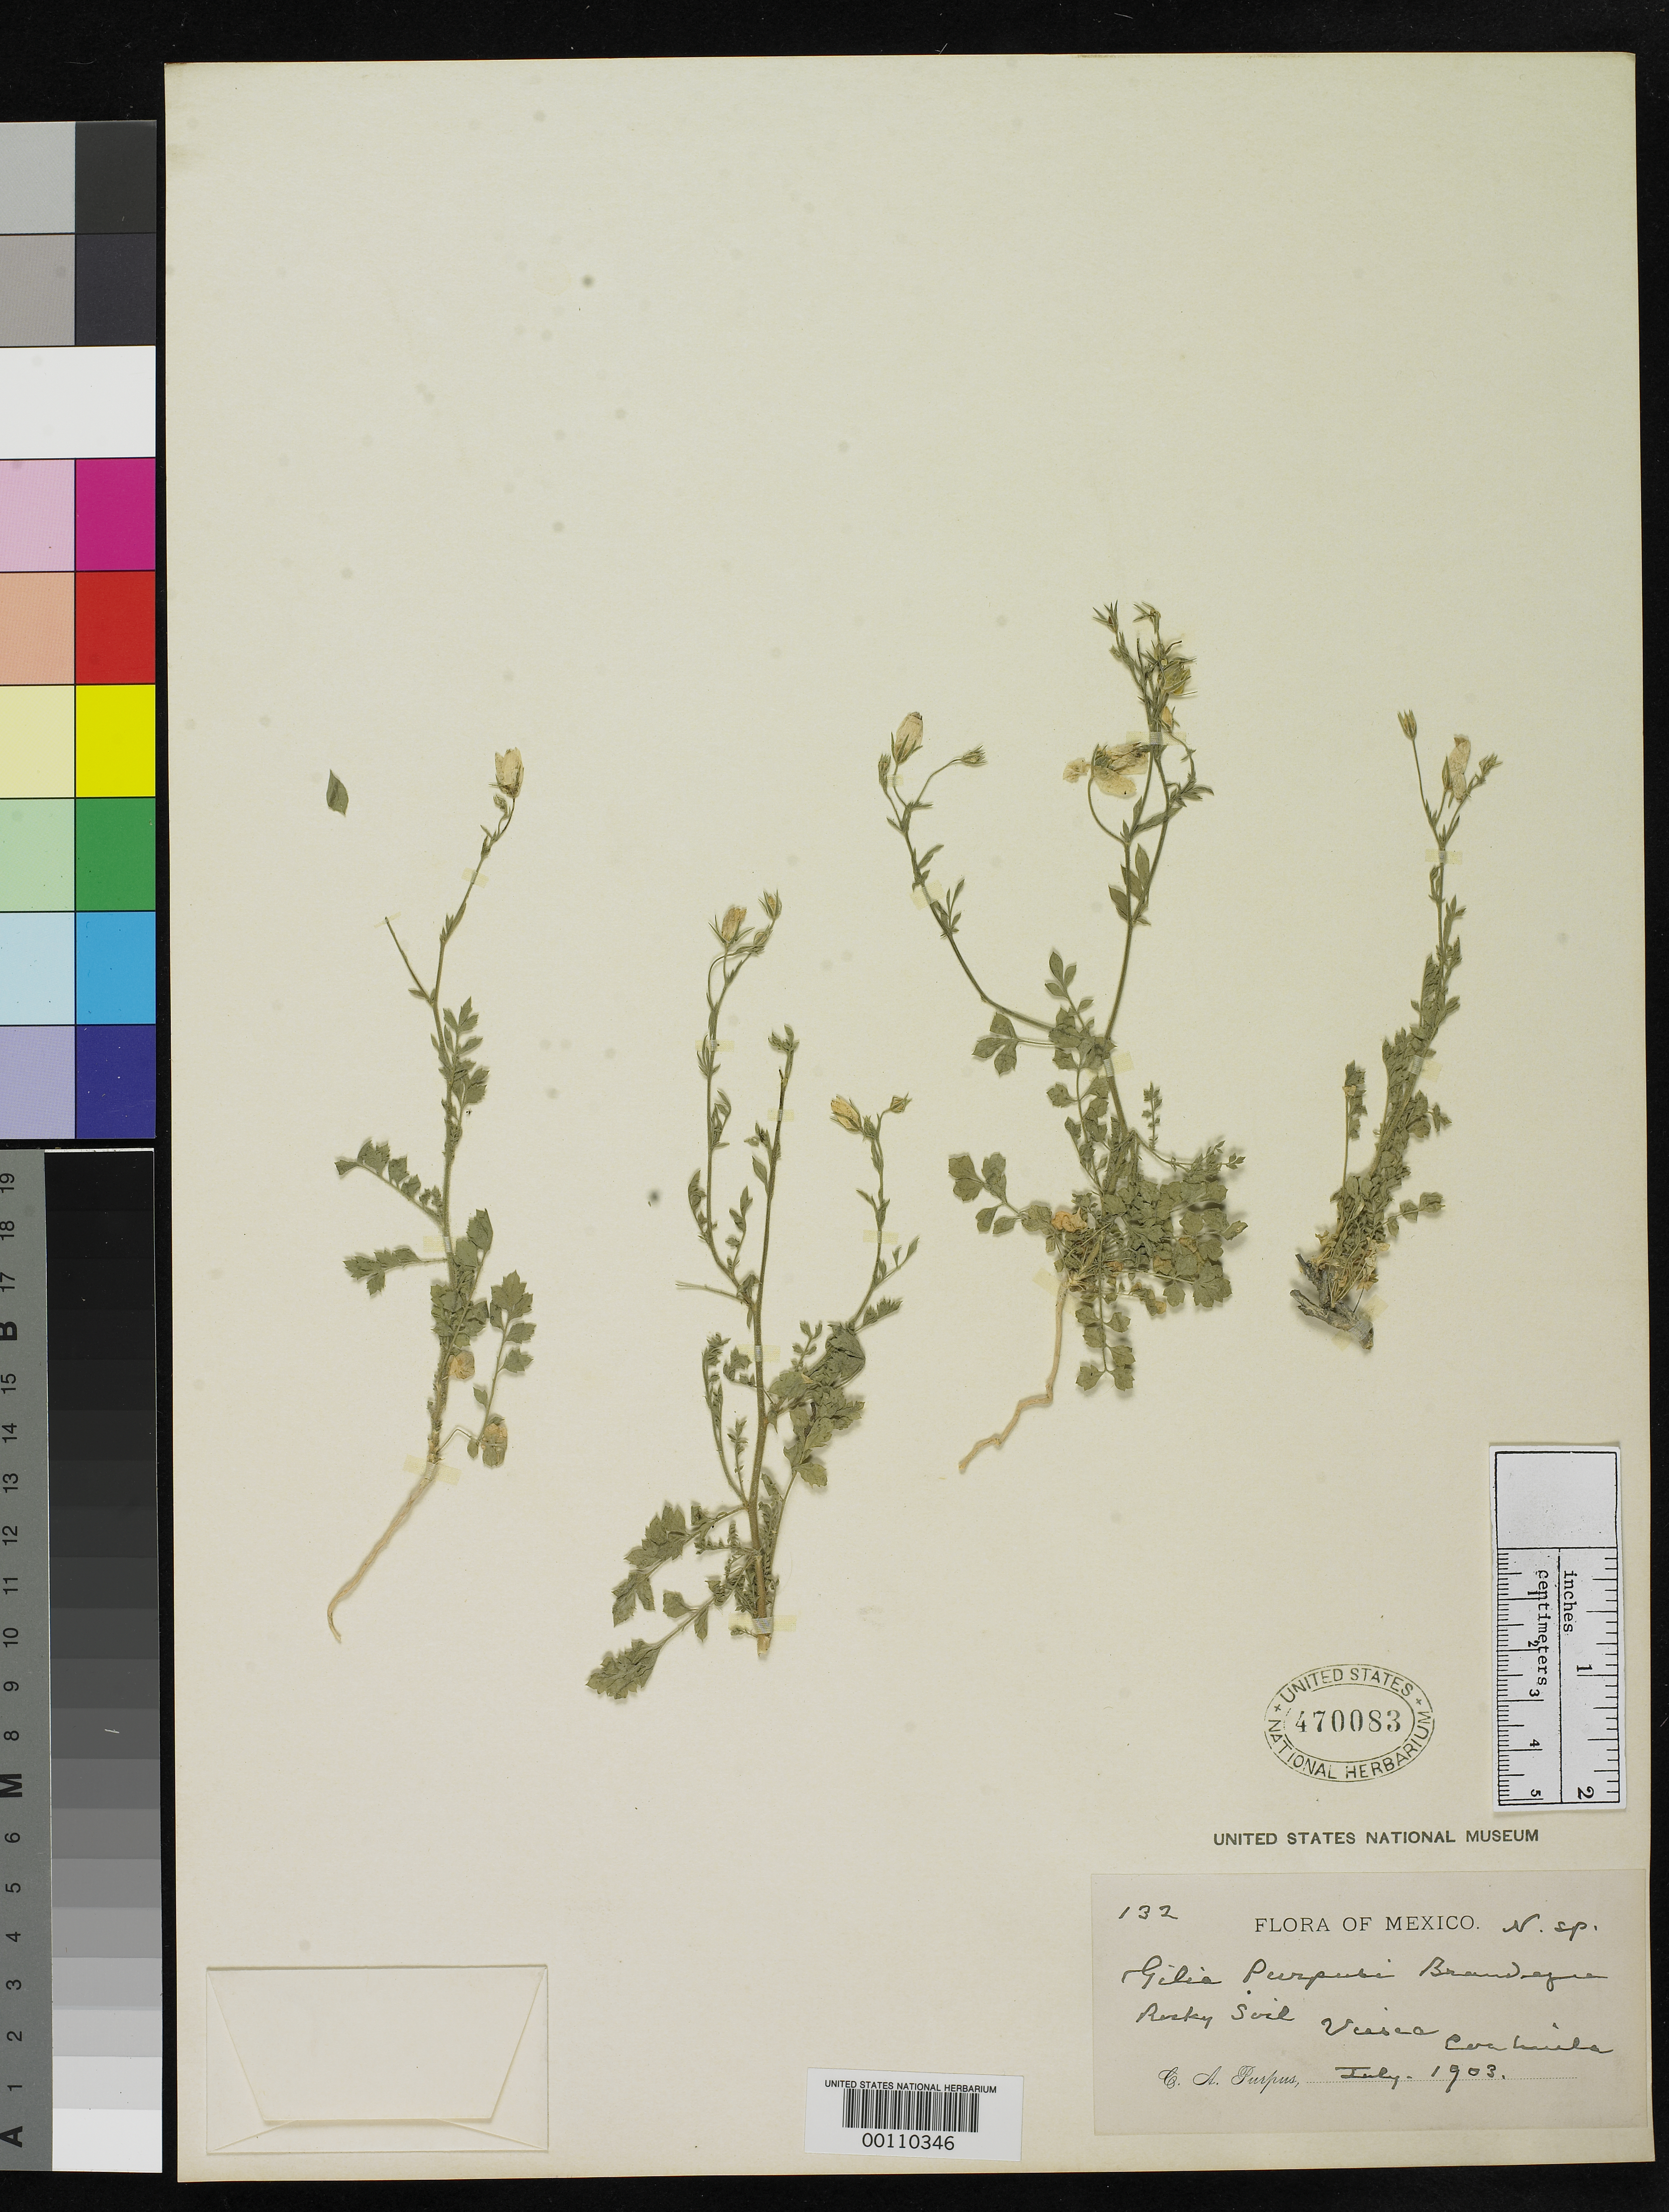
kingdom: Plantae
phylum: Tracheophyta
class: Magnoliopsida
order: Ericales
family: Polemoniaceae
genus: Gilia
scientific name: Gilia purpusi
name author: Brandegee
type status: Isotype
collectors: C. A. Purpus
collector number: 132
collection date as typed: Jul 1903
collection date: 1903-07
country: Mexico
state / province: Coahuila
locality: Viesca.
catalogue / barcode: US 470083